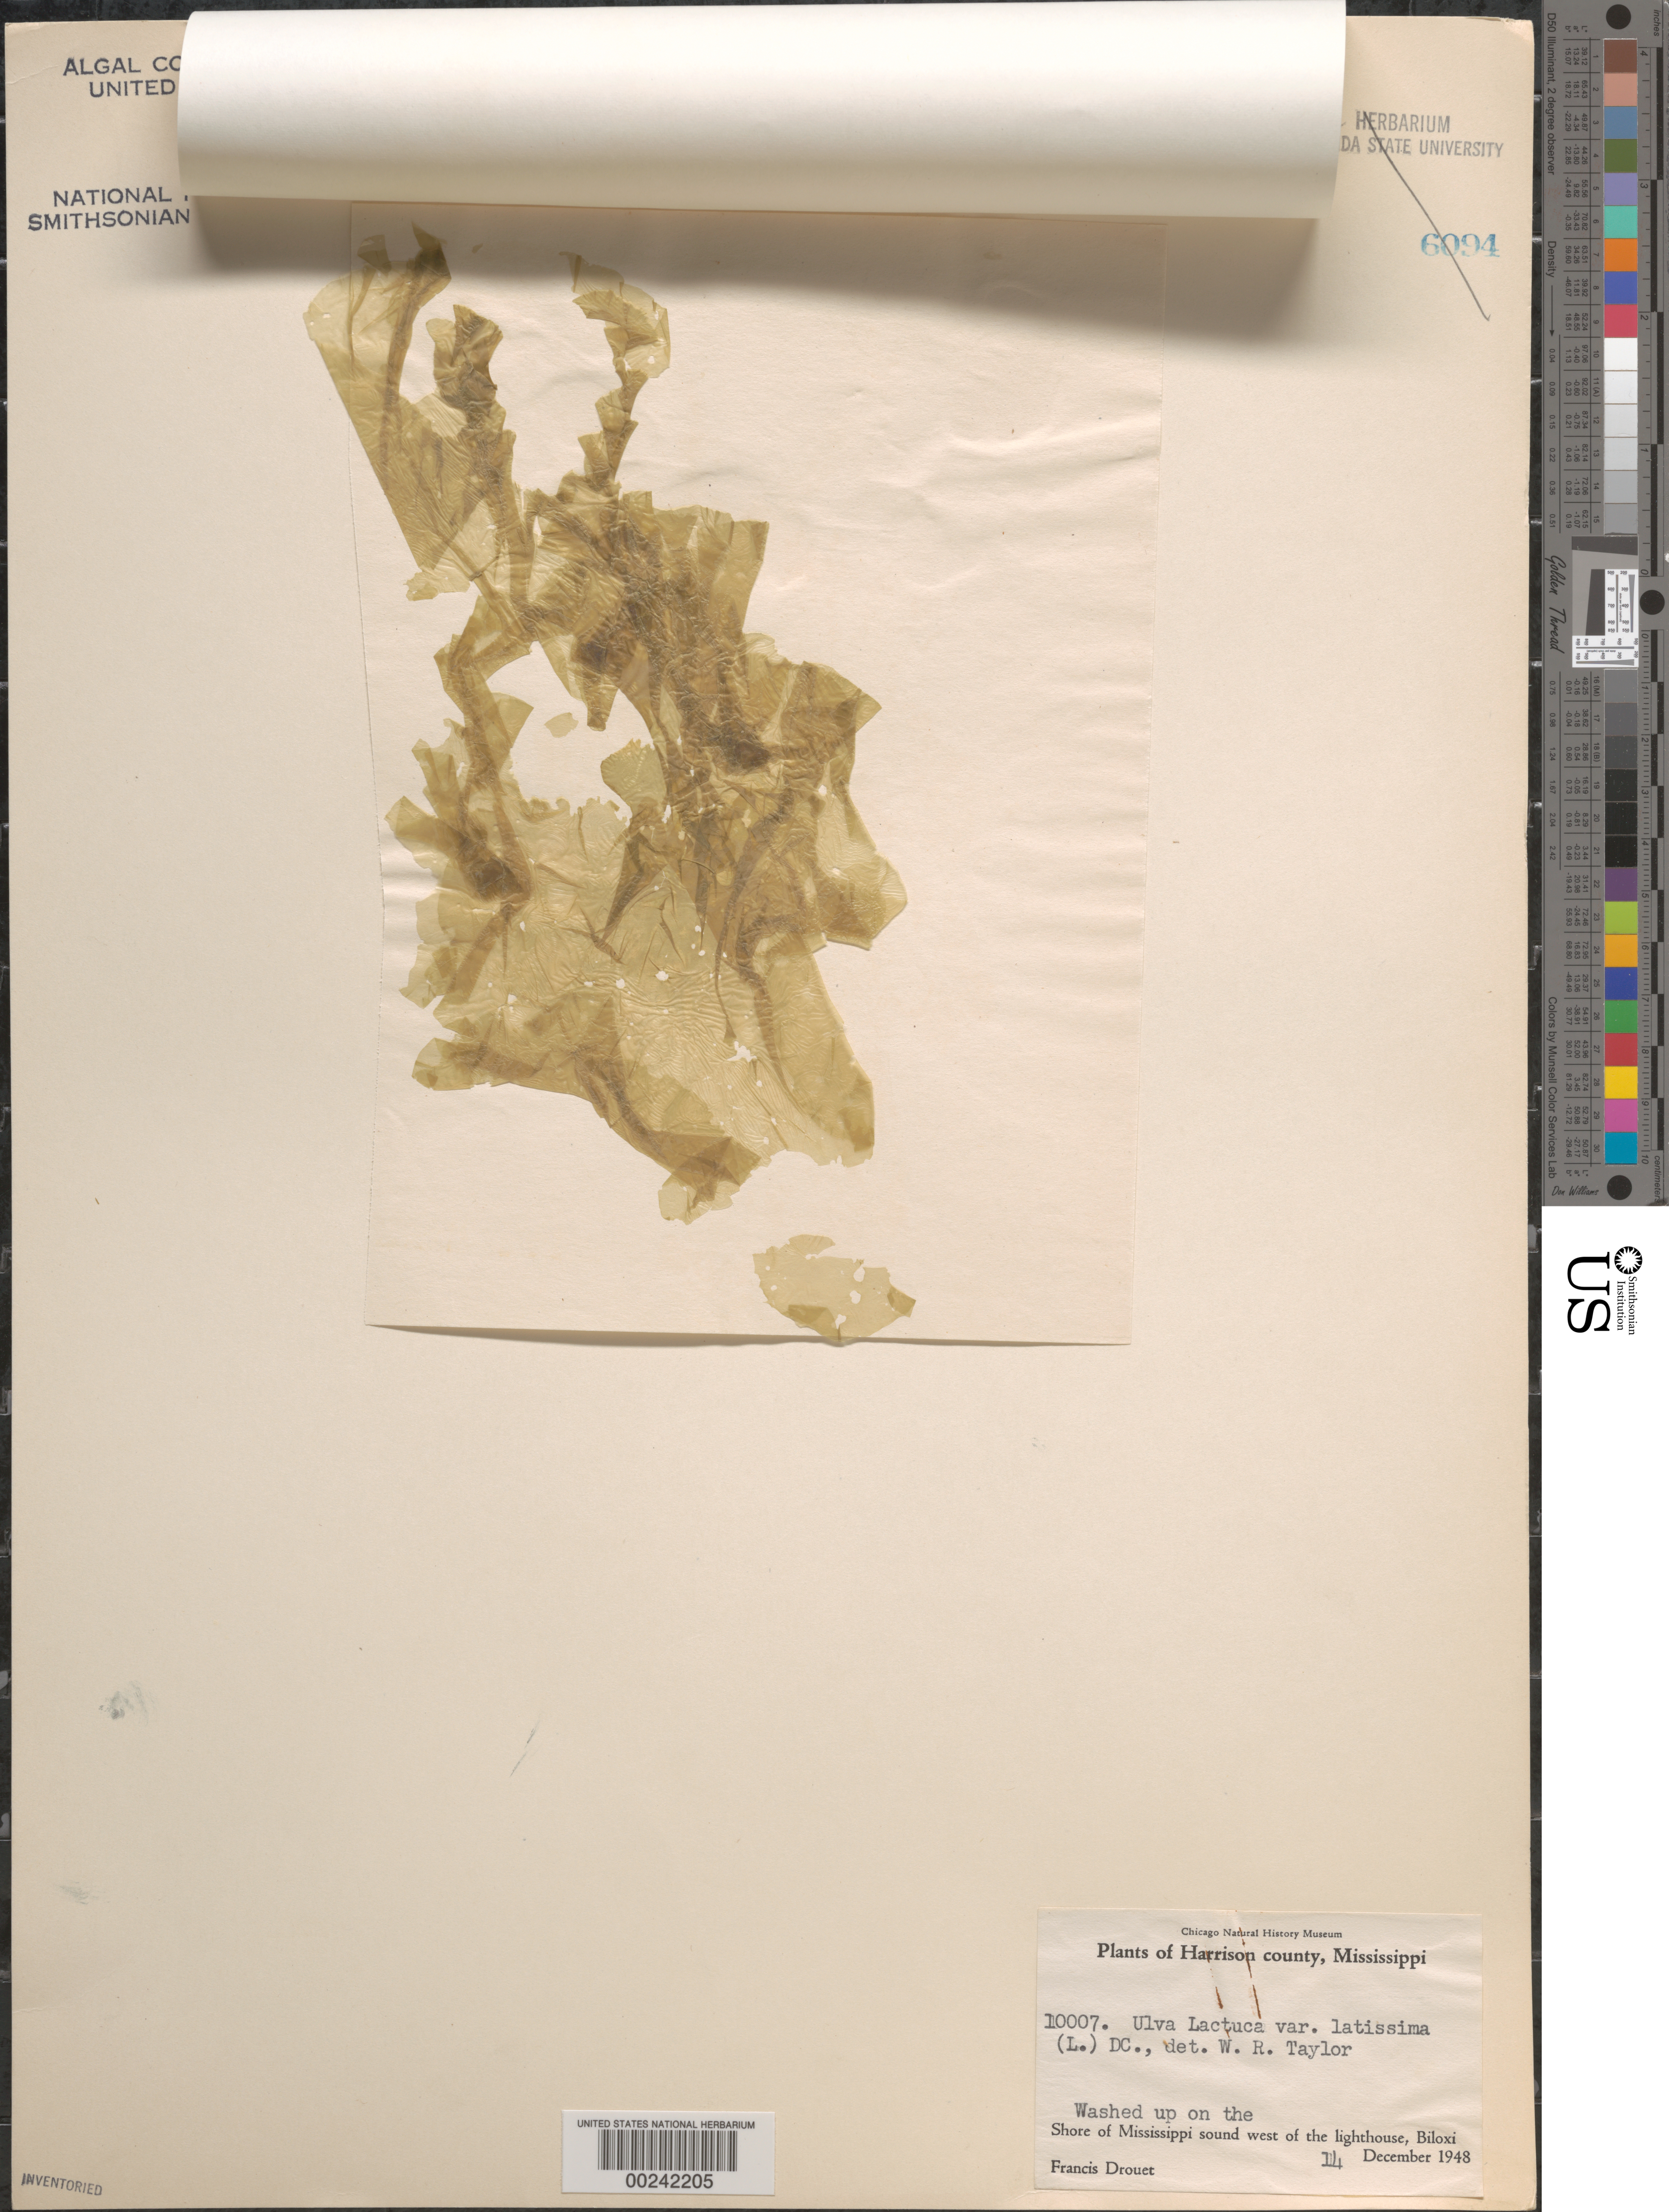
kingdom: Plantae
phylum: Chlorophyta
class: Ulvophyceae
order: Ulvales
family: Ulvaceae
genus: Ulva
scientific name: Ulva lactuca var. latissima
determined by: Taylor, William R.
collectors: F. E. Drouet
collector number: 10007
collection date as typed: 14 Dec 1948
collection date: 1948-12-14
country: United States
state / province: Mississippi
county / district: Harrison County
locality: Mississippi Sound west of lighthouse, Biloxi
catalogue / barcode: US 20594